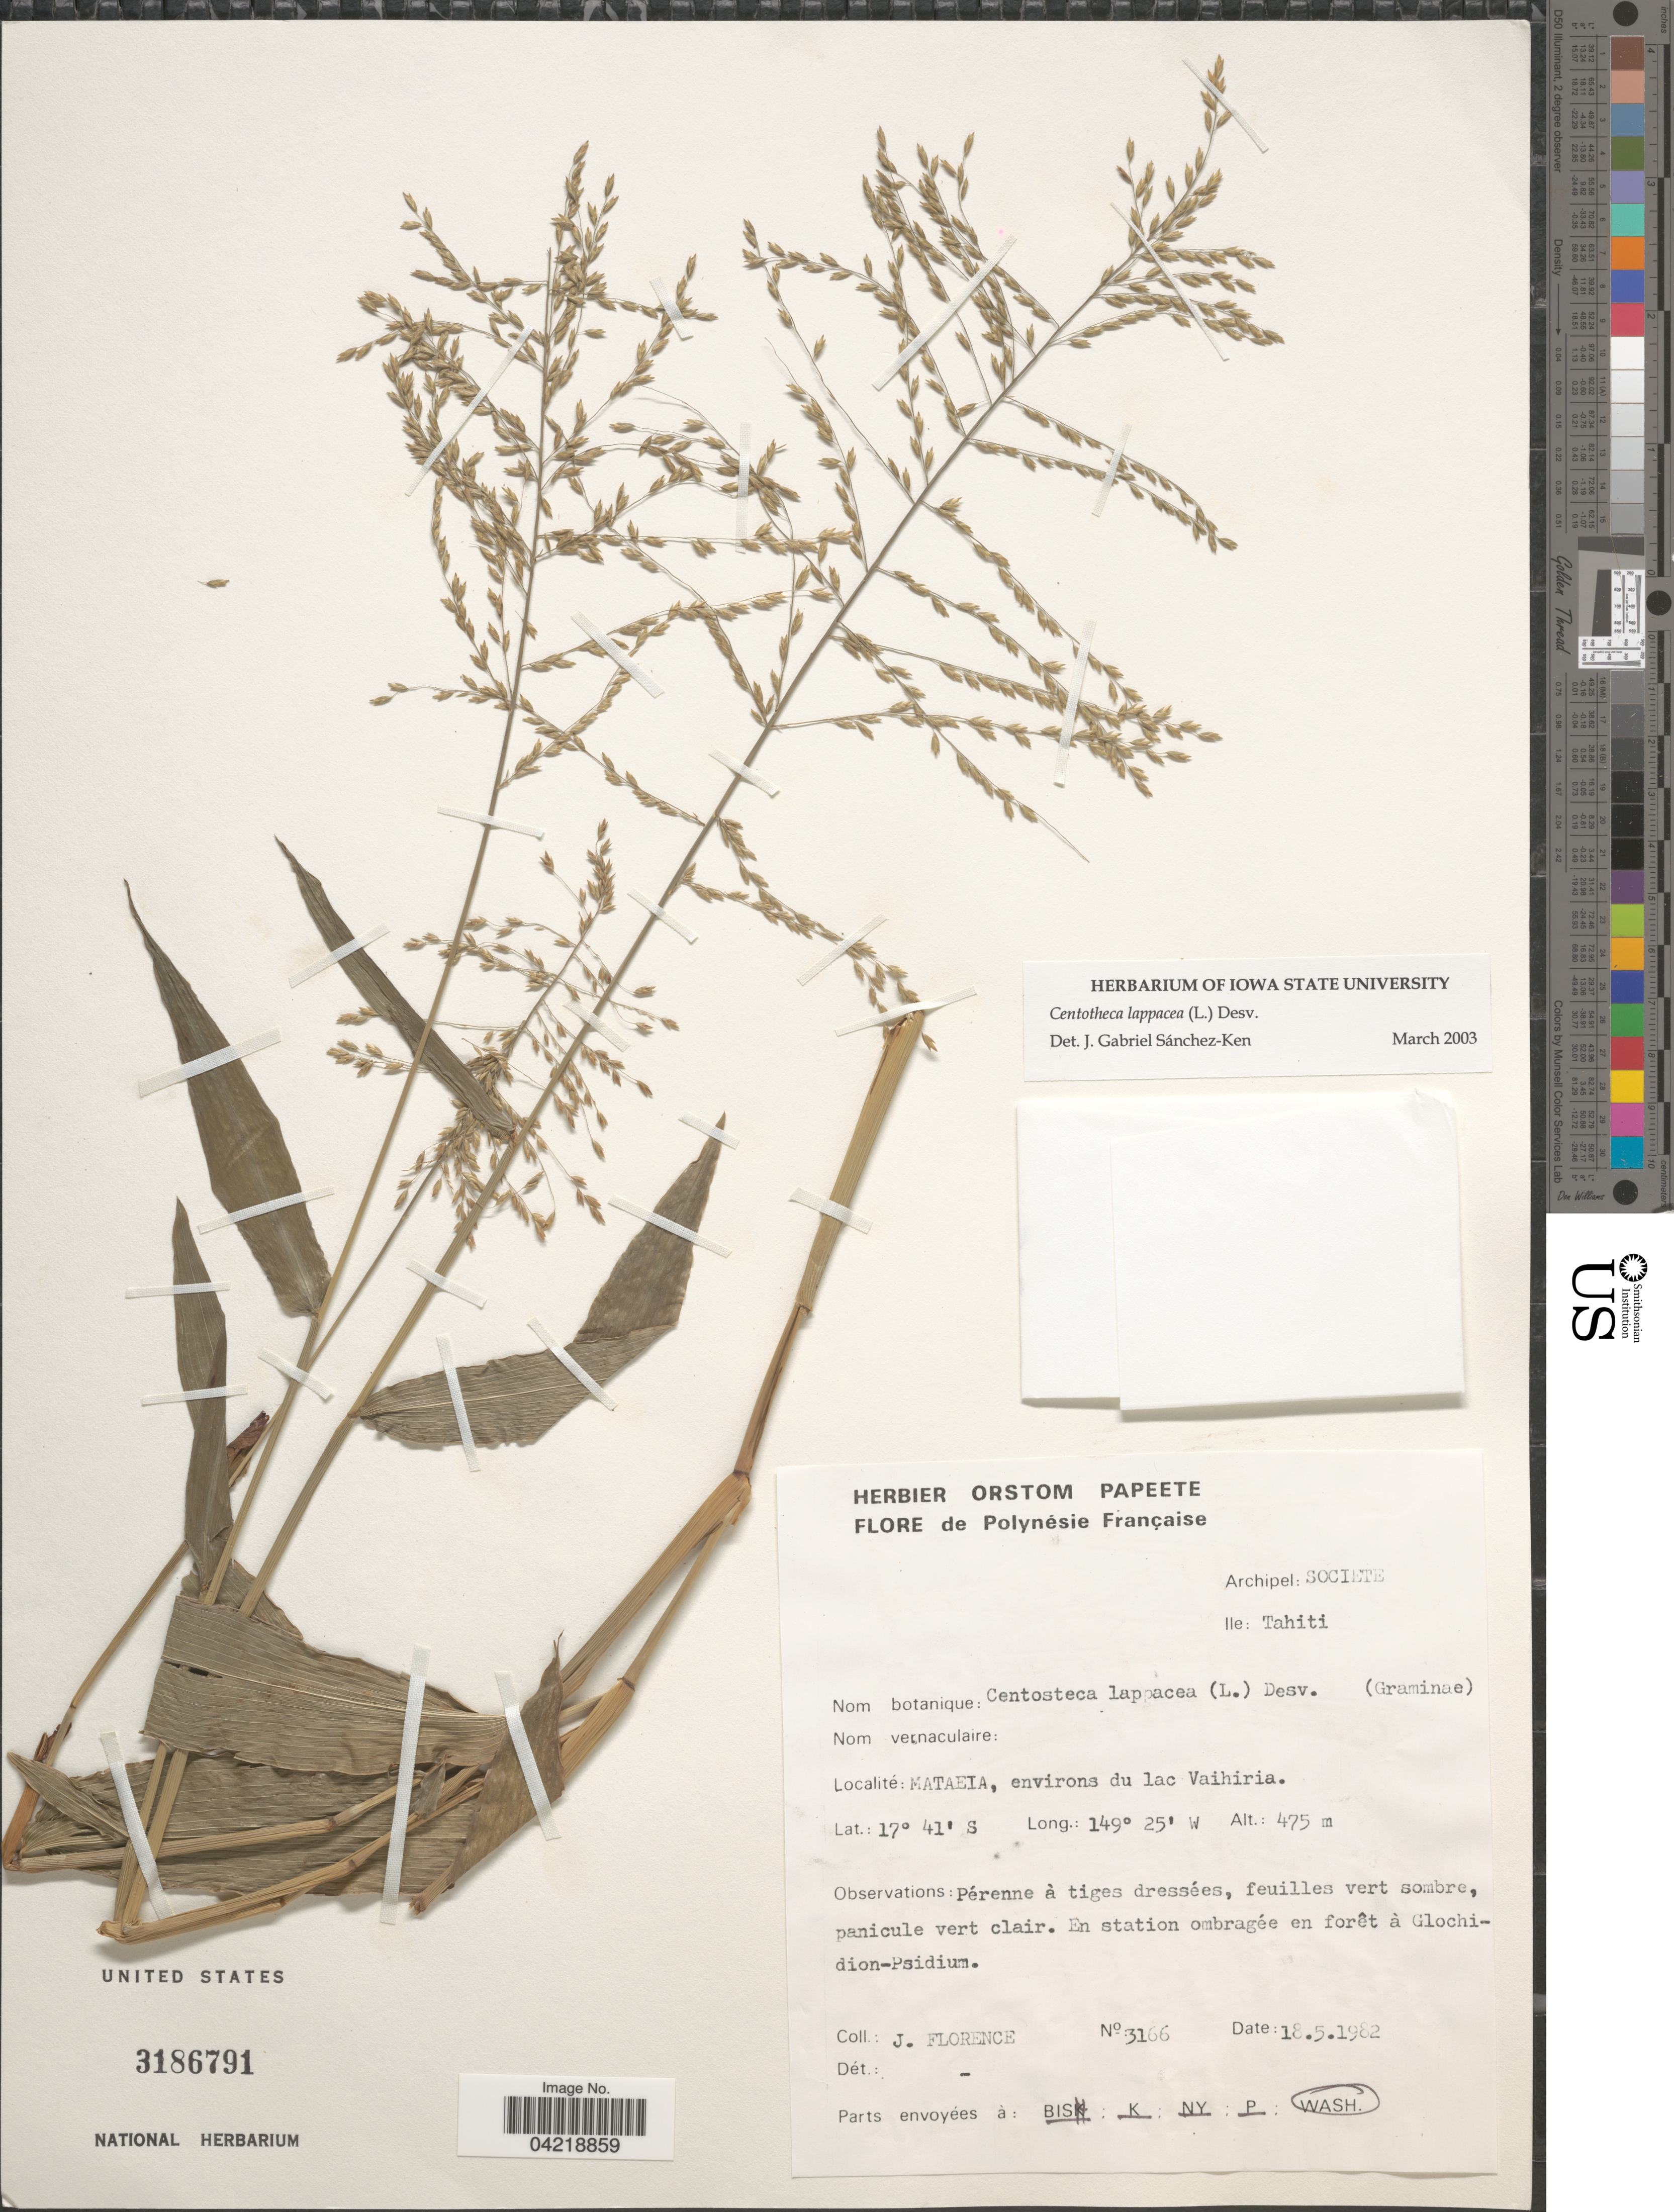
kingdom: Plantae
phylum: Tracheophyta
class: Liliopsida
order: Poales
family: Poaceae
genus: Centotheca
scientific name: Centotheca lappacea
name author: (L.) Desv.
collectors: J. Florence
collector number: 3166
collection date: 1982-05-18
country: French Polynesia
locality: Polynésie Française. Archipel: Societe. Ile: Tahiti. Mataeia, environs du lac Vaihiria.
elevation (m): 475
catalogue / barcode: US 3186791